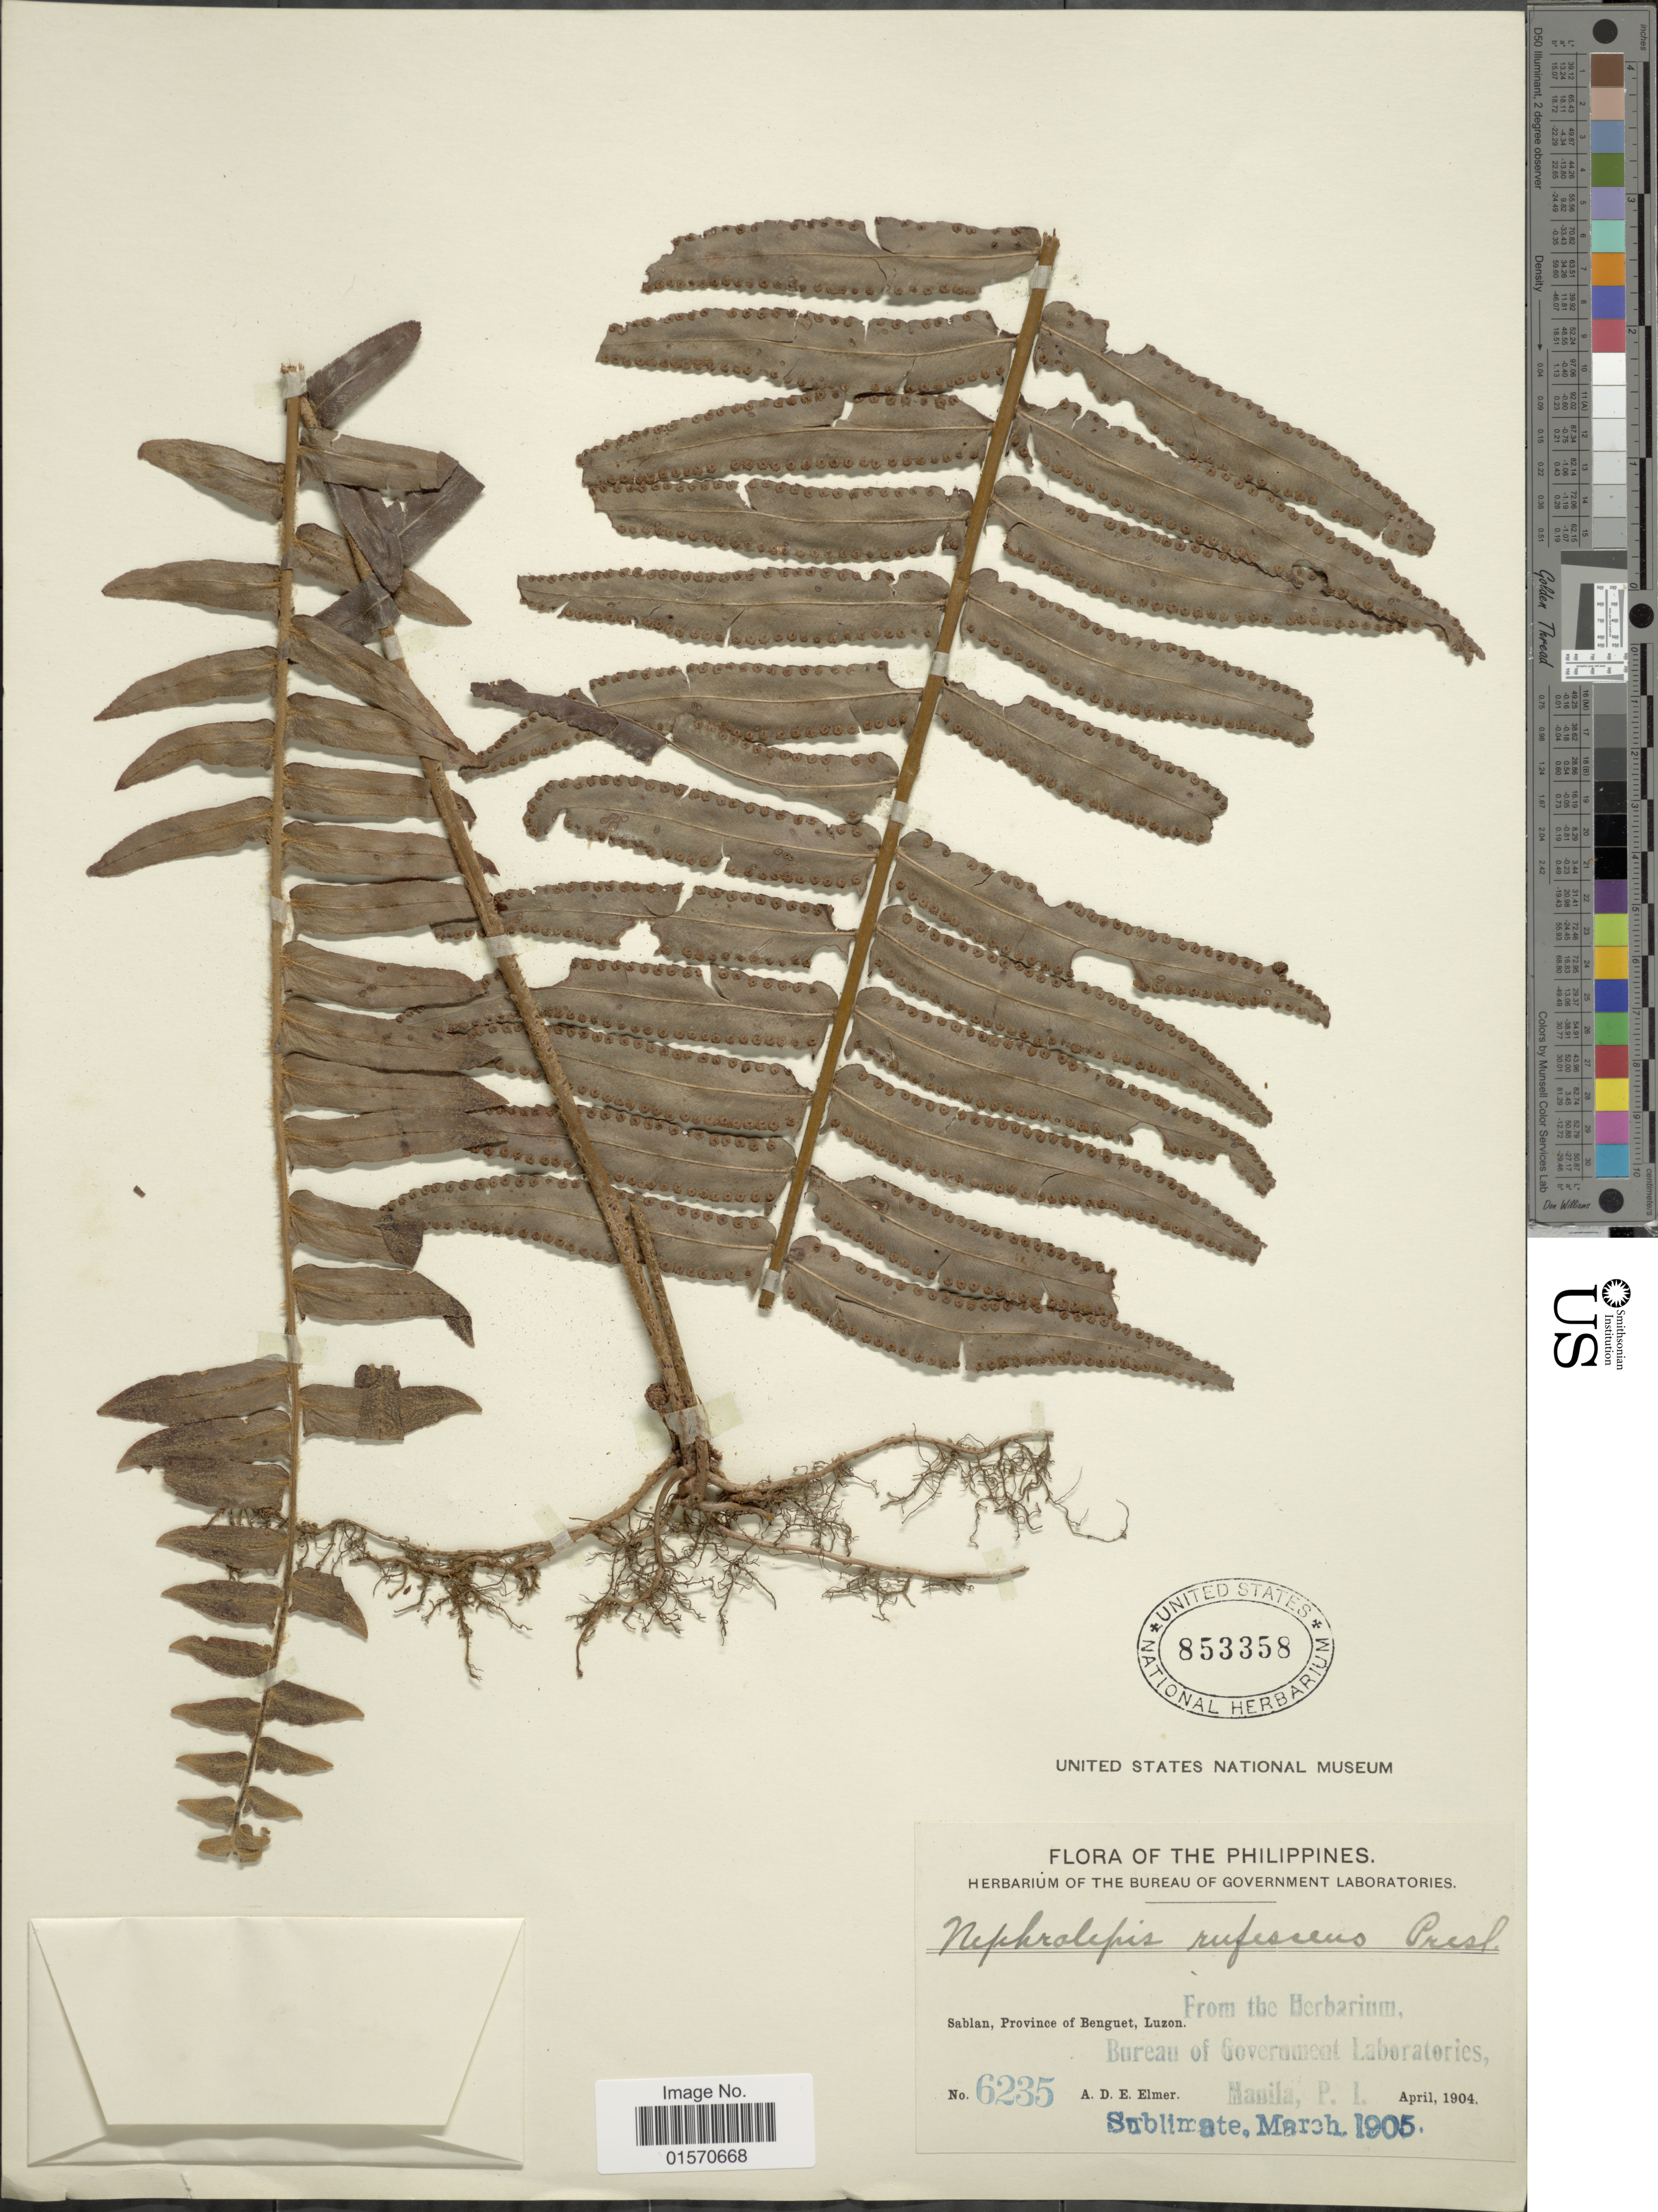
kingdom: Plantae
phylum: Tracheophyta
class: Polypodiopsida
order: Polypodiales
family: Nephrolepidaceae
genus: Nephrolepis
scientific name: Nephrolepis multiflora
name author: (Roxb.) F.M. Jarrett ex C.V. Morton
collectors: A. D. E. Elmer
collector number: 6235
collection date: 1904-04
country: Philippines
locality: Sablan, Province of Benguet, Luzon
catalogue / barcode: US 853358